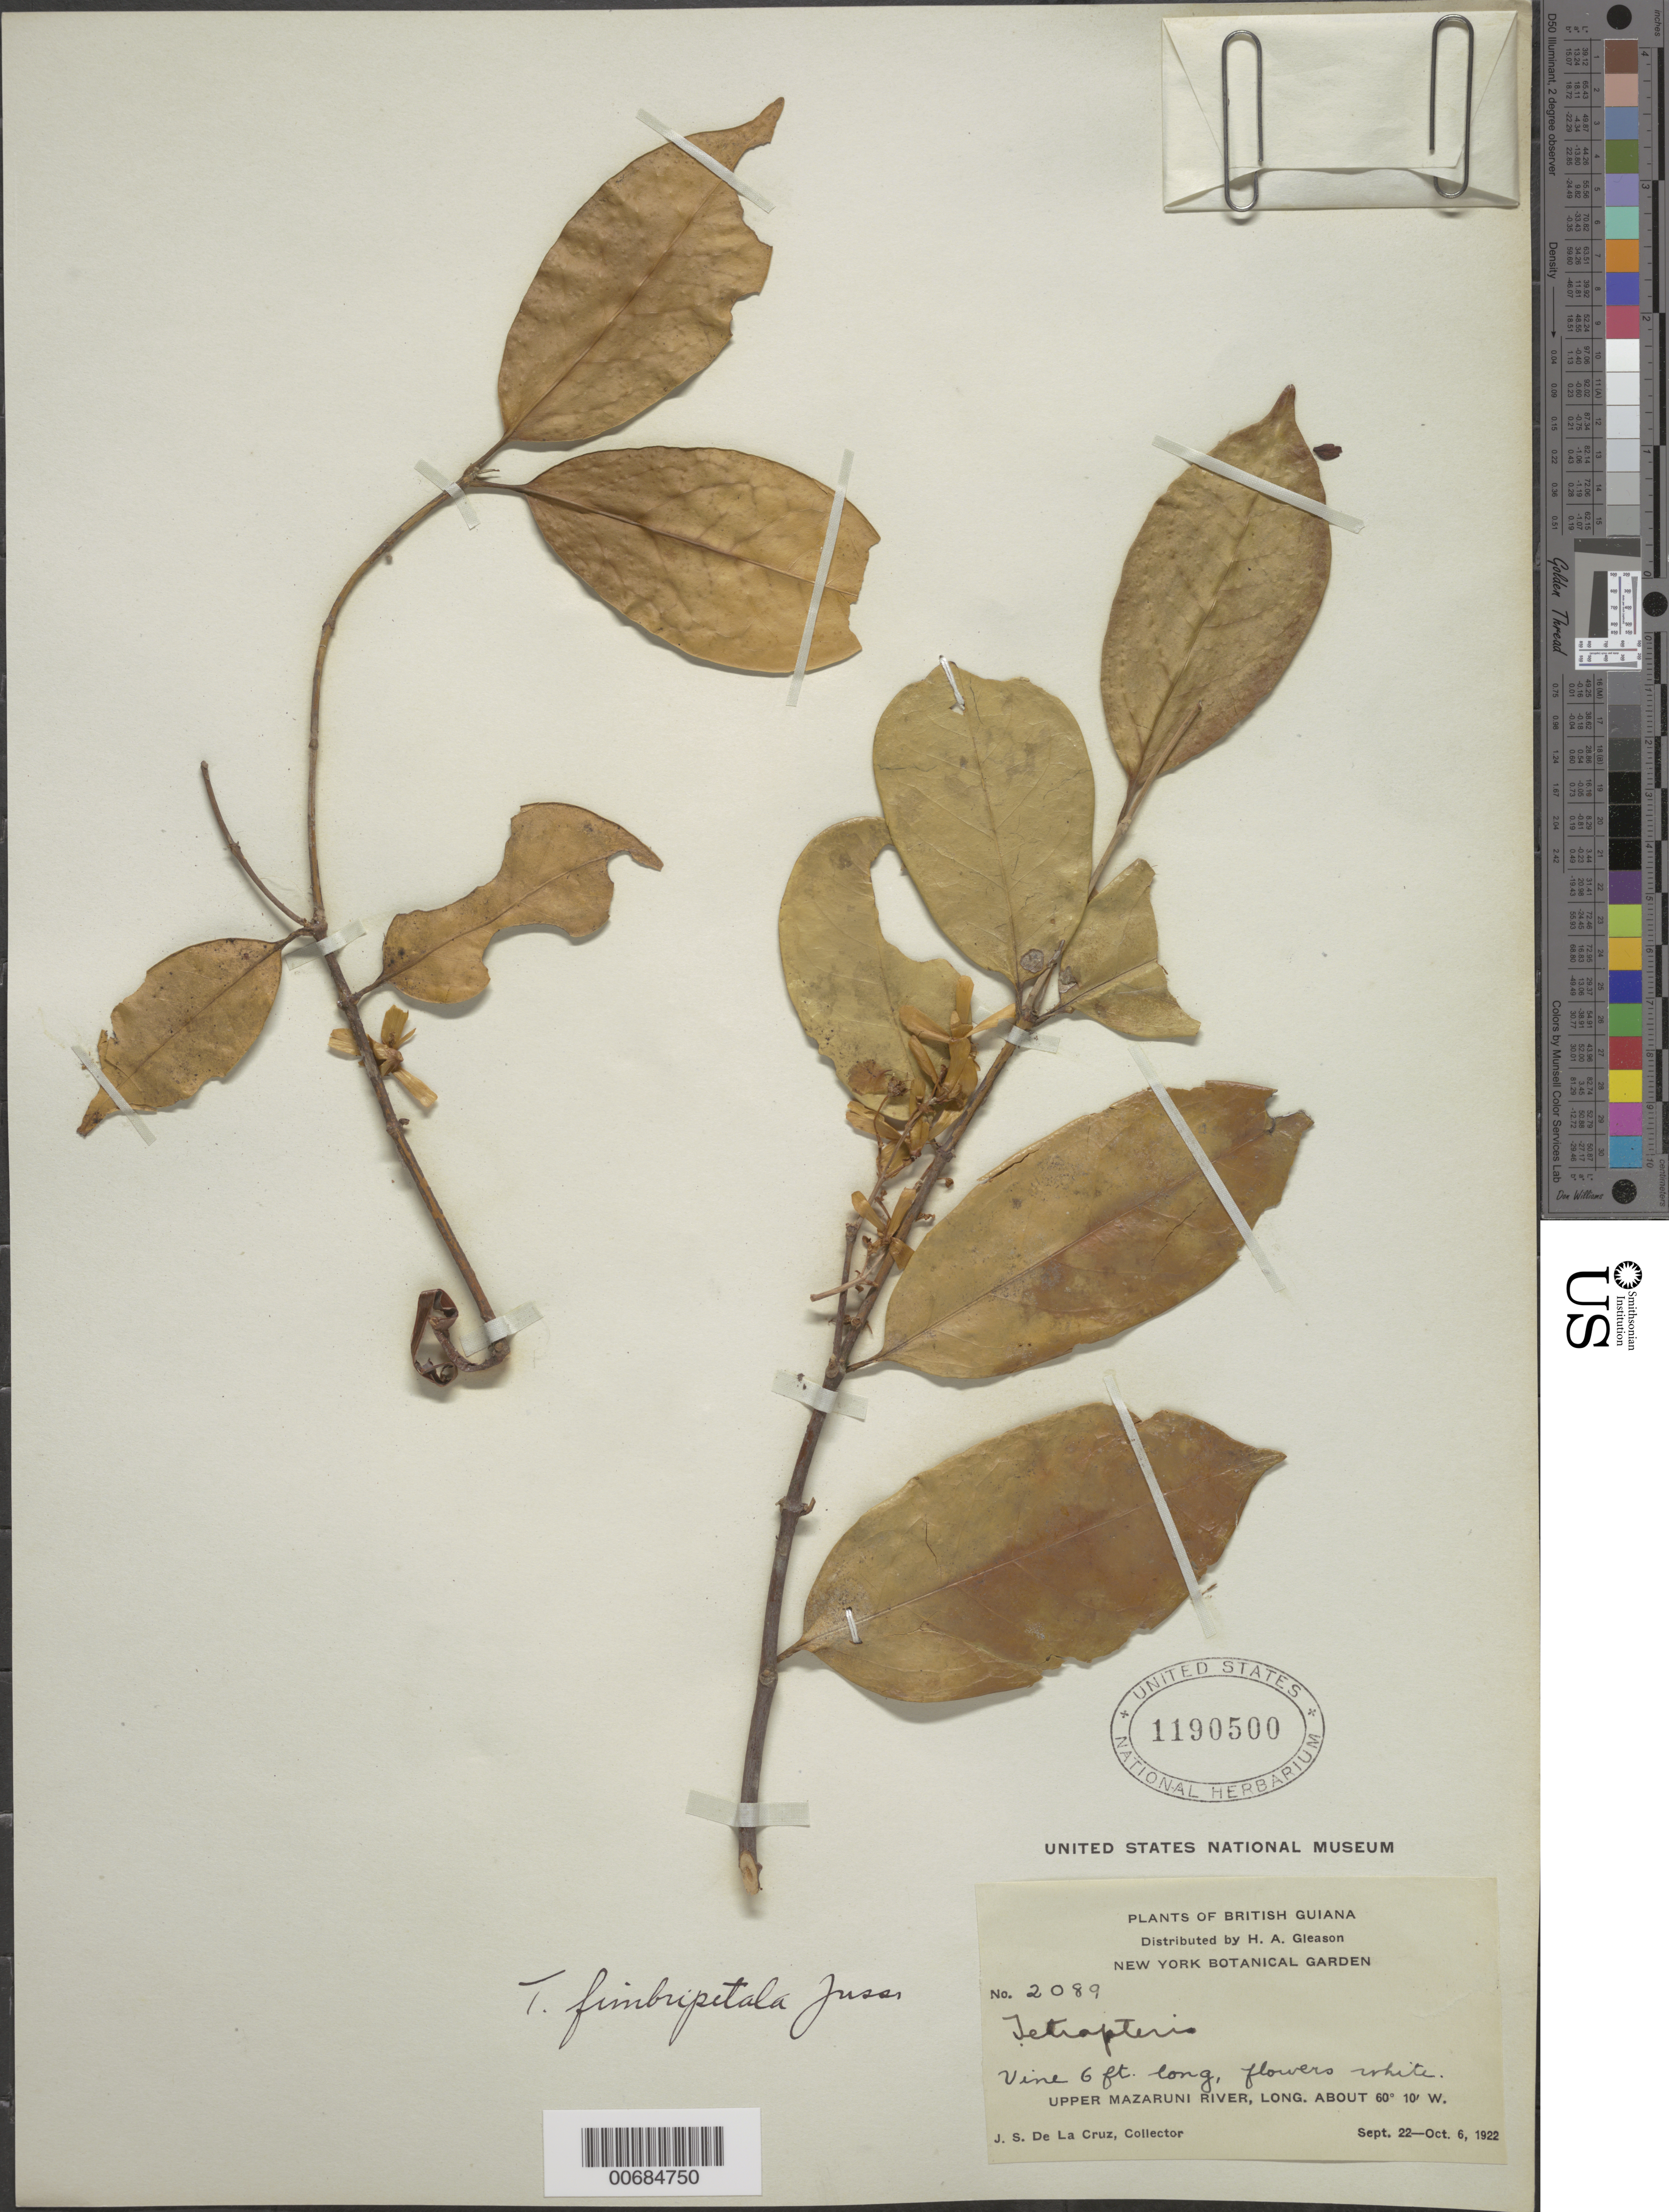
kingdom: Plantae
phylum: Tracheophyta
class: Magnoliopsida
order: Malpighiales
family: Malpighiaceae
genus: Glicophyllum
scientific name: Glicophyllum fimbripetalum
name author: (A. Juss.) R.F. Almeida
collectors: J. S. de la Cruz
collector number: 2089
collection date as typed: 22-Sep-22 to 6-Oct-22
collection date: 1922-09-22/1922-10-06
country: Guyana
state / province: Cuyuni-Mazaruni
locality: Upper Mazaruni R.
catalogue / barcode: US 1190500